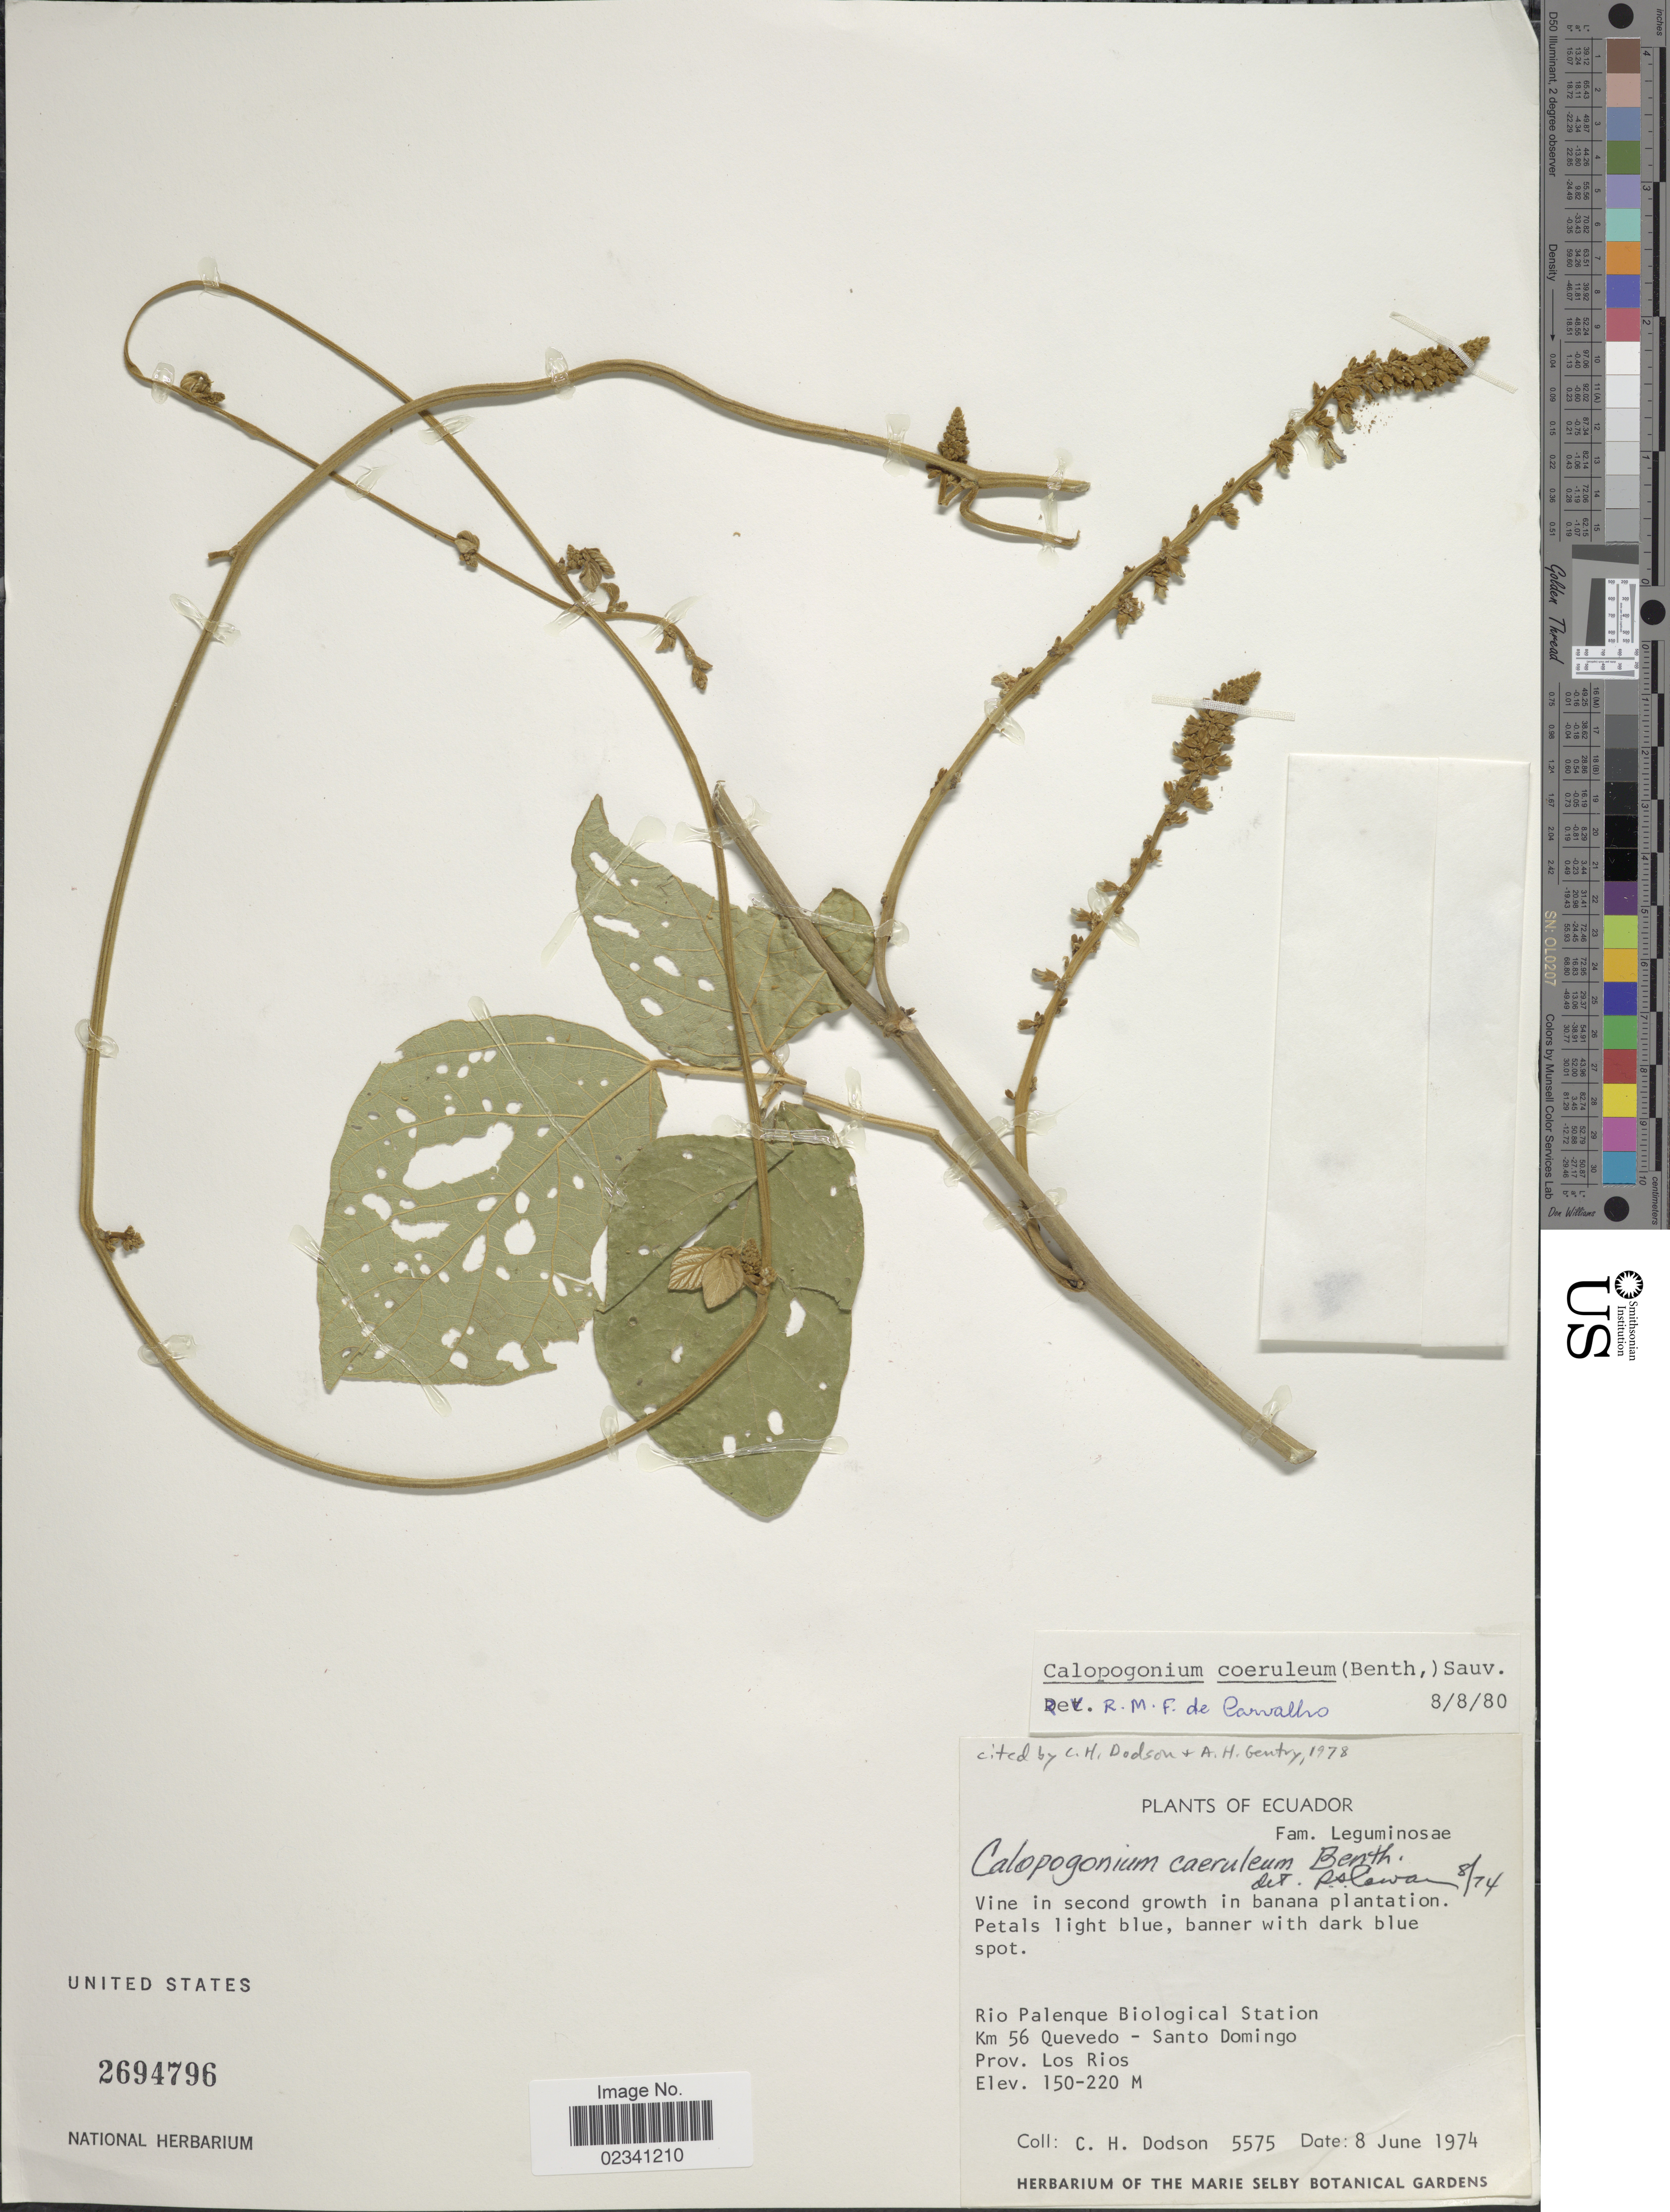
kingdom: Plantae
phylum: Tracheophyta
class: Magnoliopsida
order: Fabales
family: Fabaceae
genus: Calopogonium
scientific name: Calopogonium caeruleum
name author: (Benth.) C. Wright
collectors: C. H. Dodson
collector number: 5575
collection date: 1974-06-08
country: Ecuador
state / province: Los Ríos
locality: Rio Palenque Biological Station km 56 Quevedo - Santo Domingo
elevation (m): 150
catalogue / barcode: US 2694796